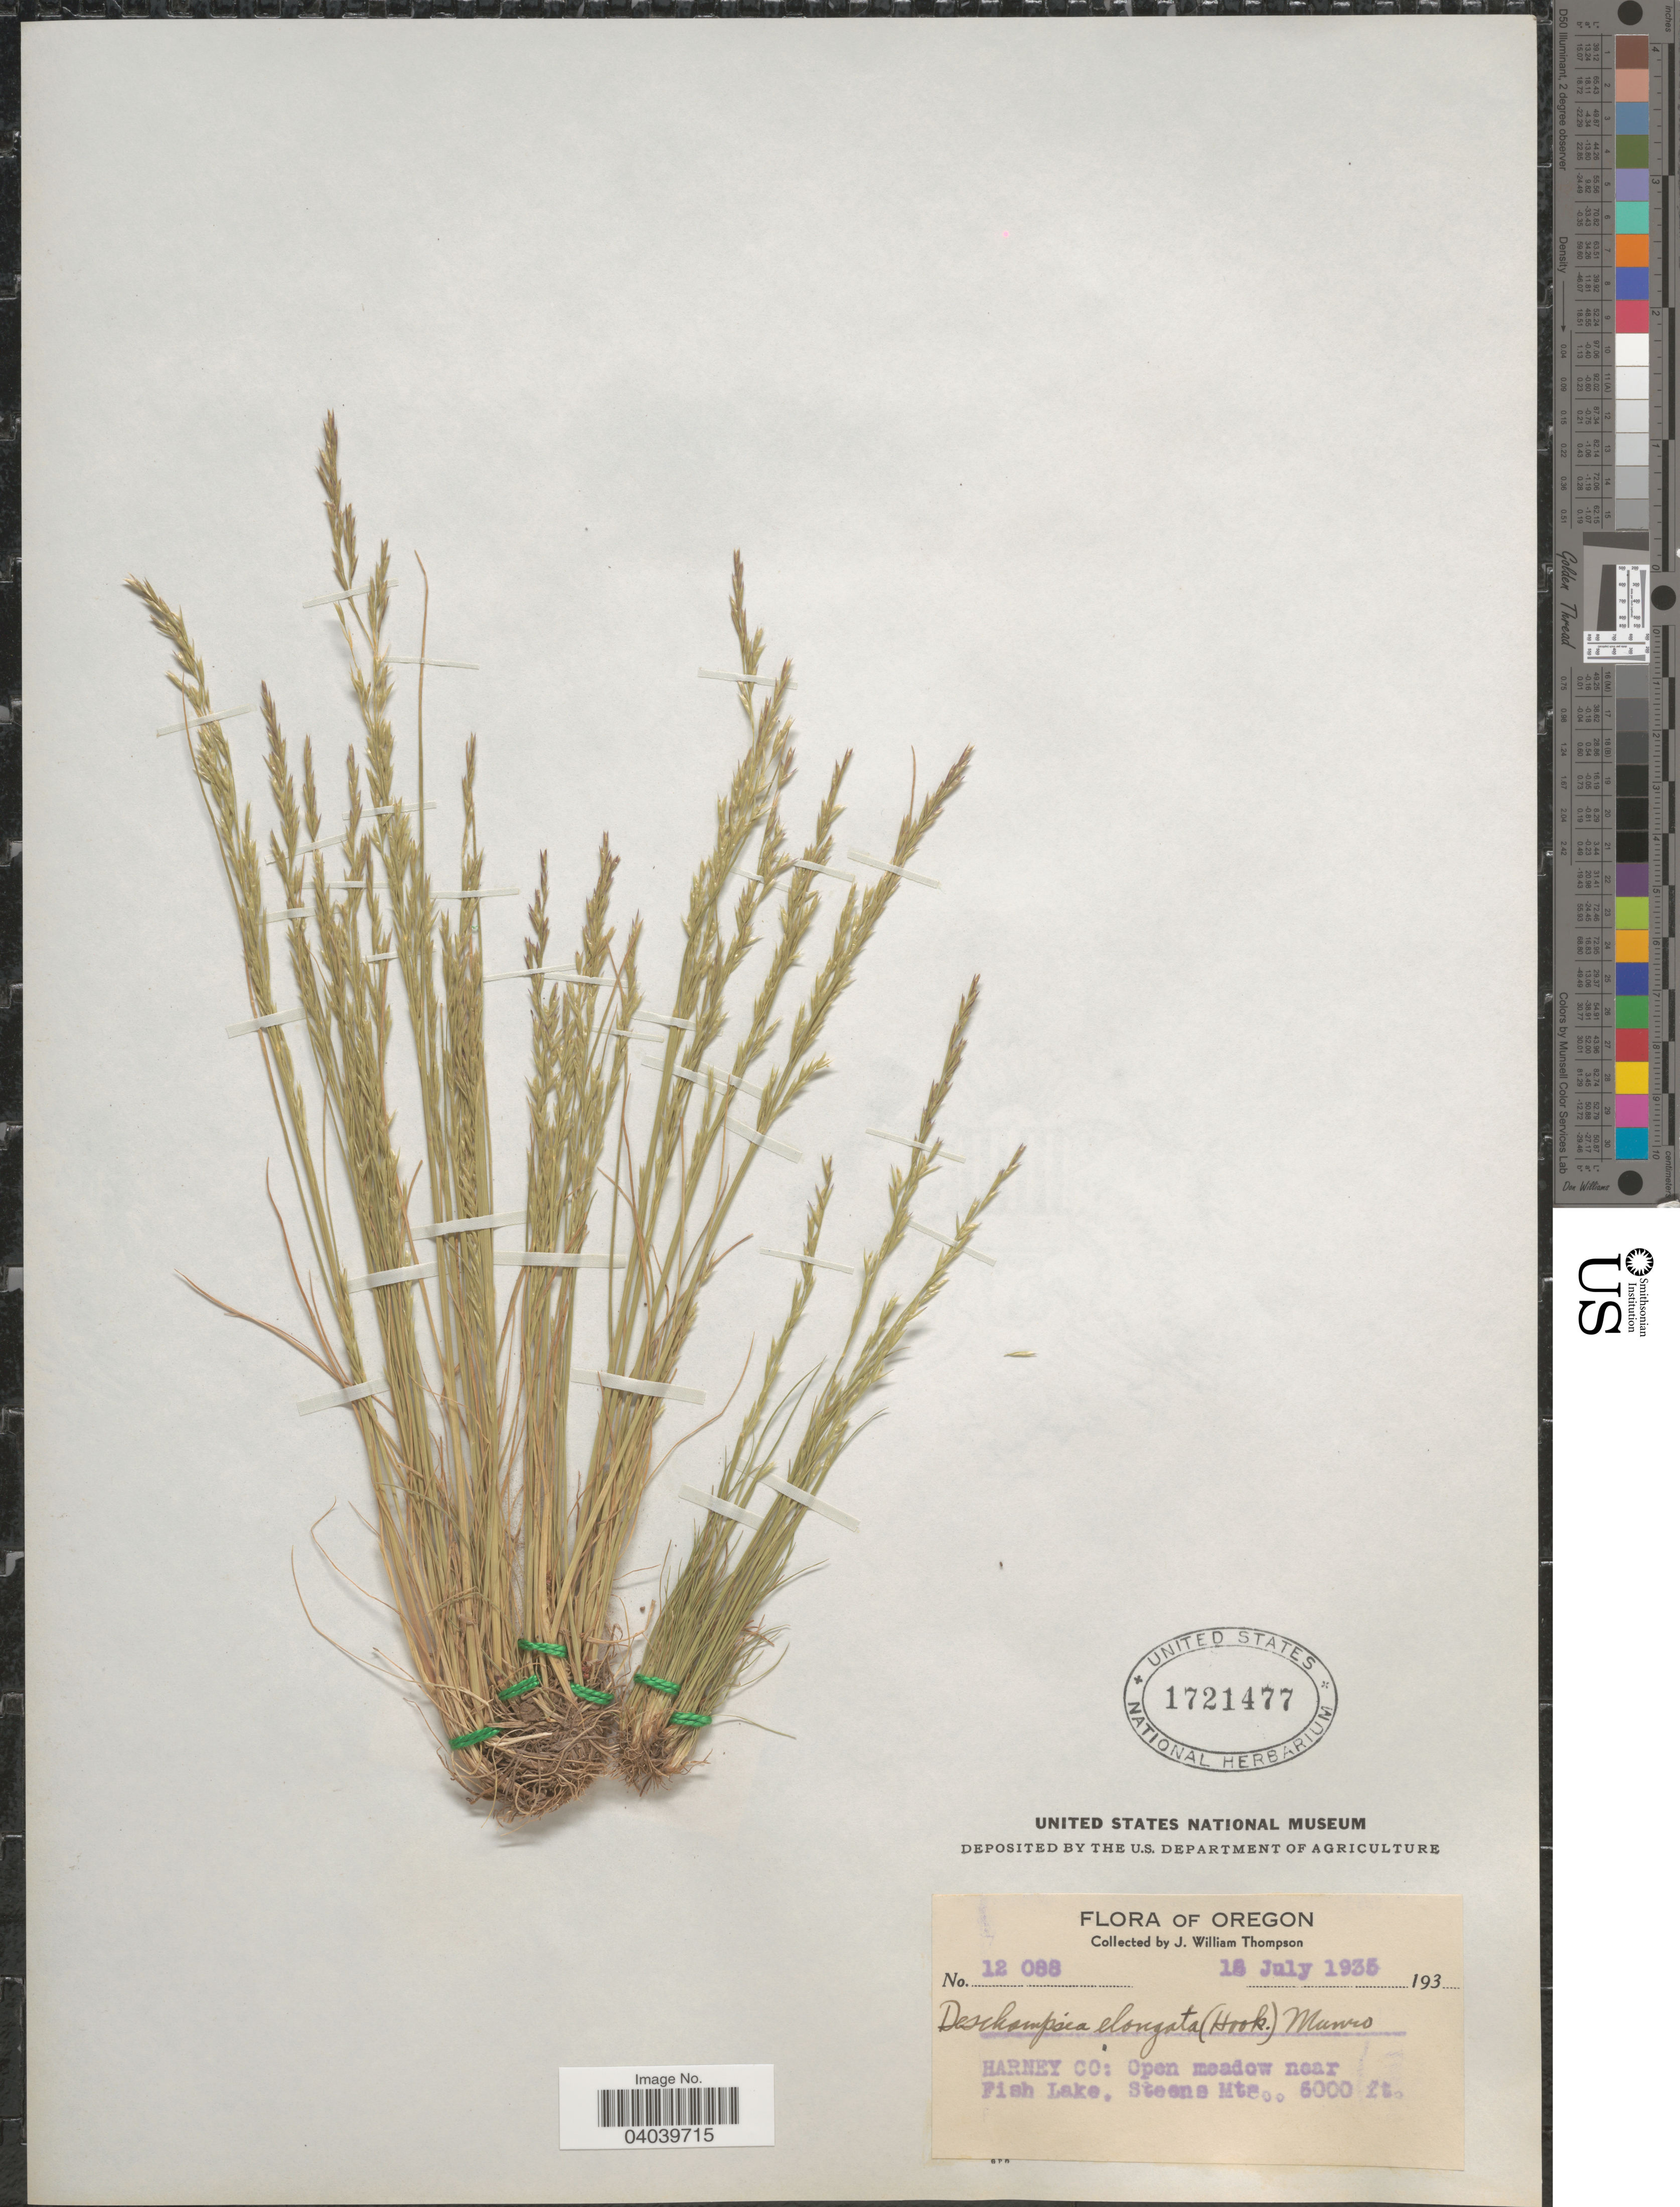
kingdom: Plantae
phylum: Tracheophyta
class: Liliopsida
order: Poales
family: Poaceae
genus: Deschampsia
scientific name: Deschampsia elongata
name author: (Hook.) Munro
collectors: J. W. Thompson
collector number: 12088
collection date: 1935-07-15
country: United States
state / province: Oregon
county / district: Harney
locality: Harney Co: Open meadow near Fish Lake, Steens Mts.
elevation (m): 1829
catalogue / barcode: US 1721477